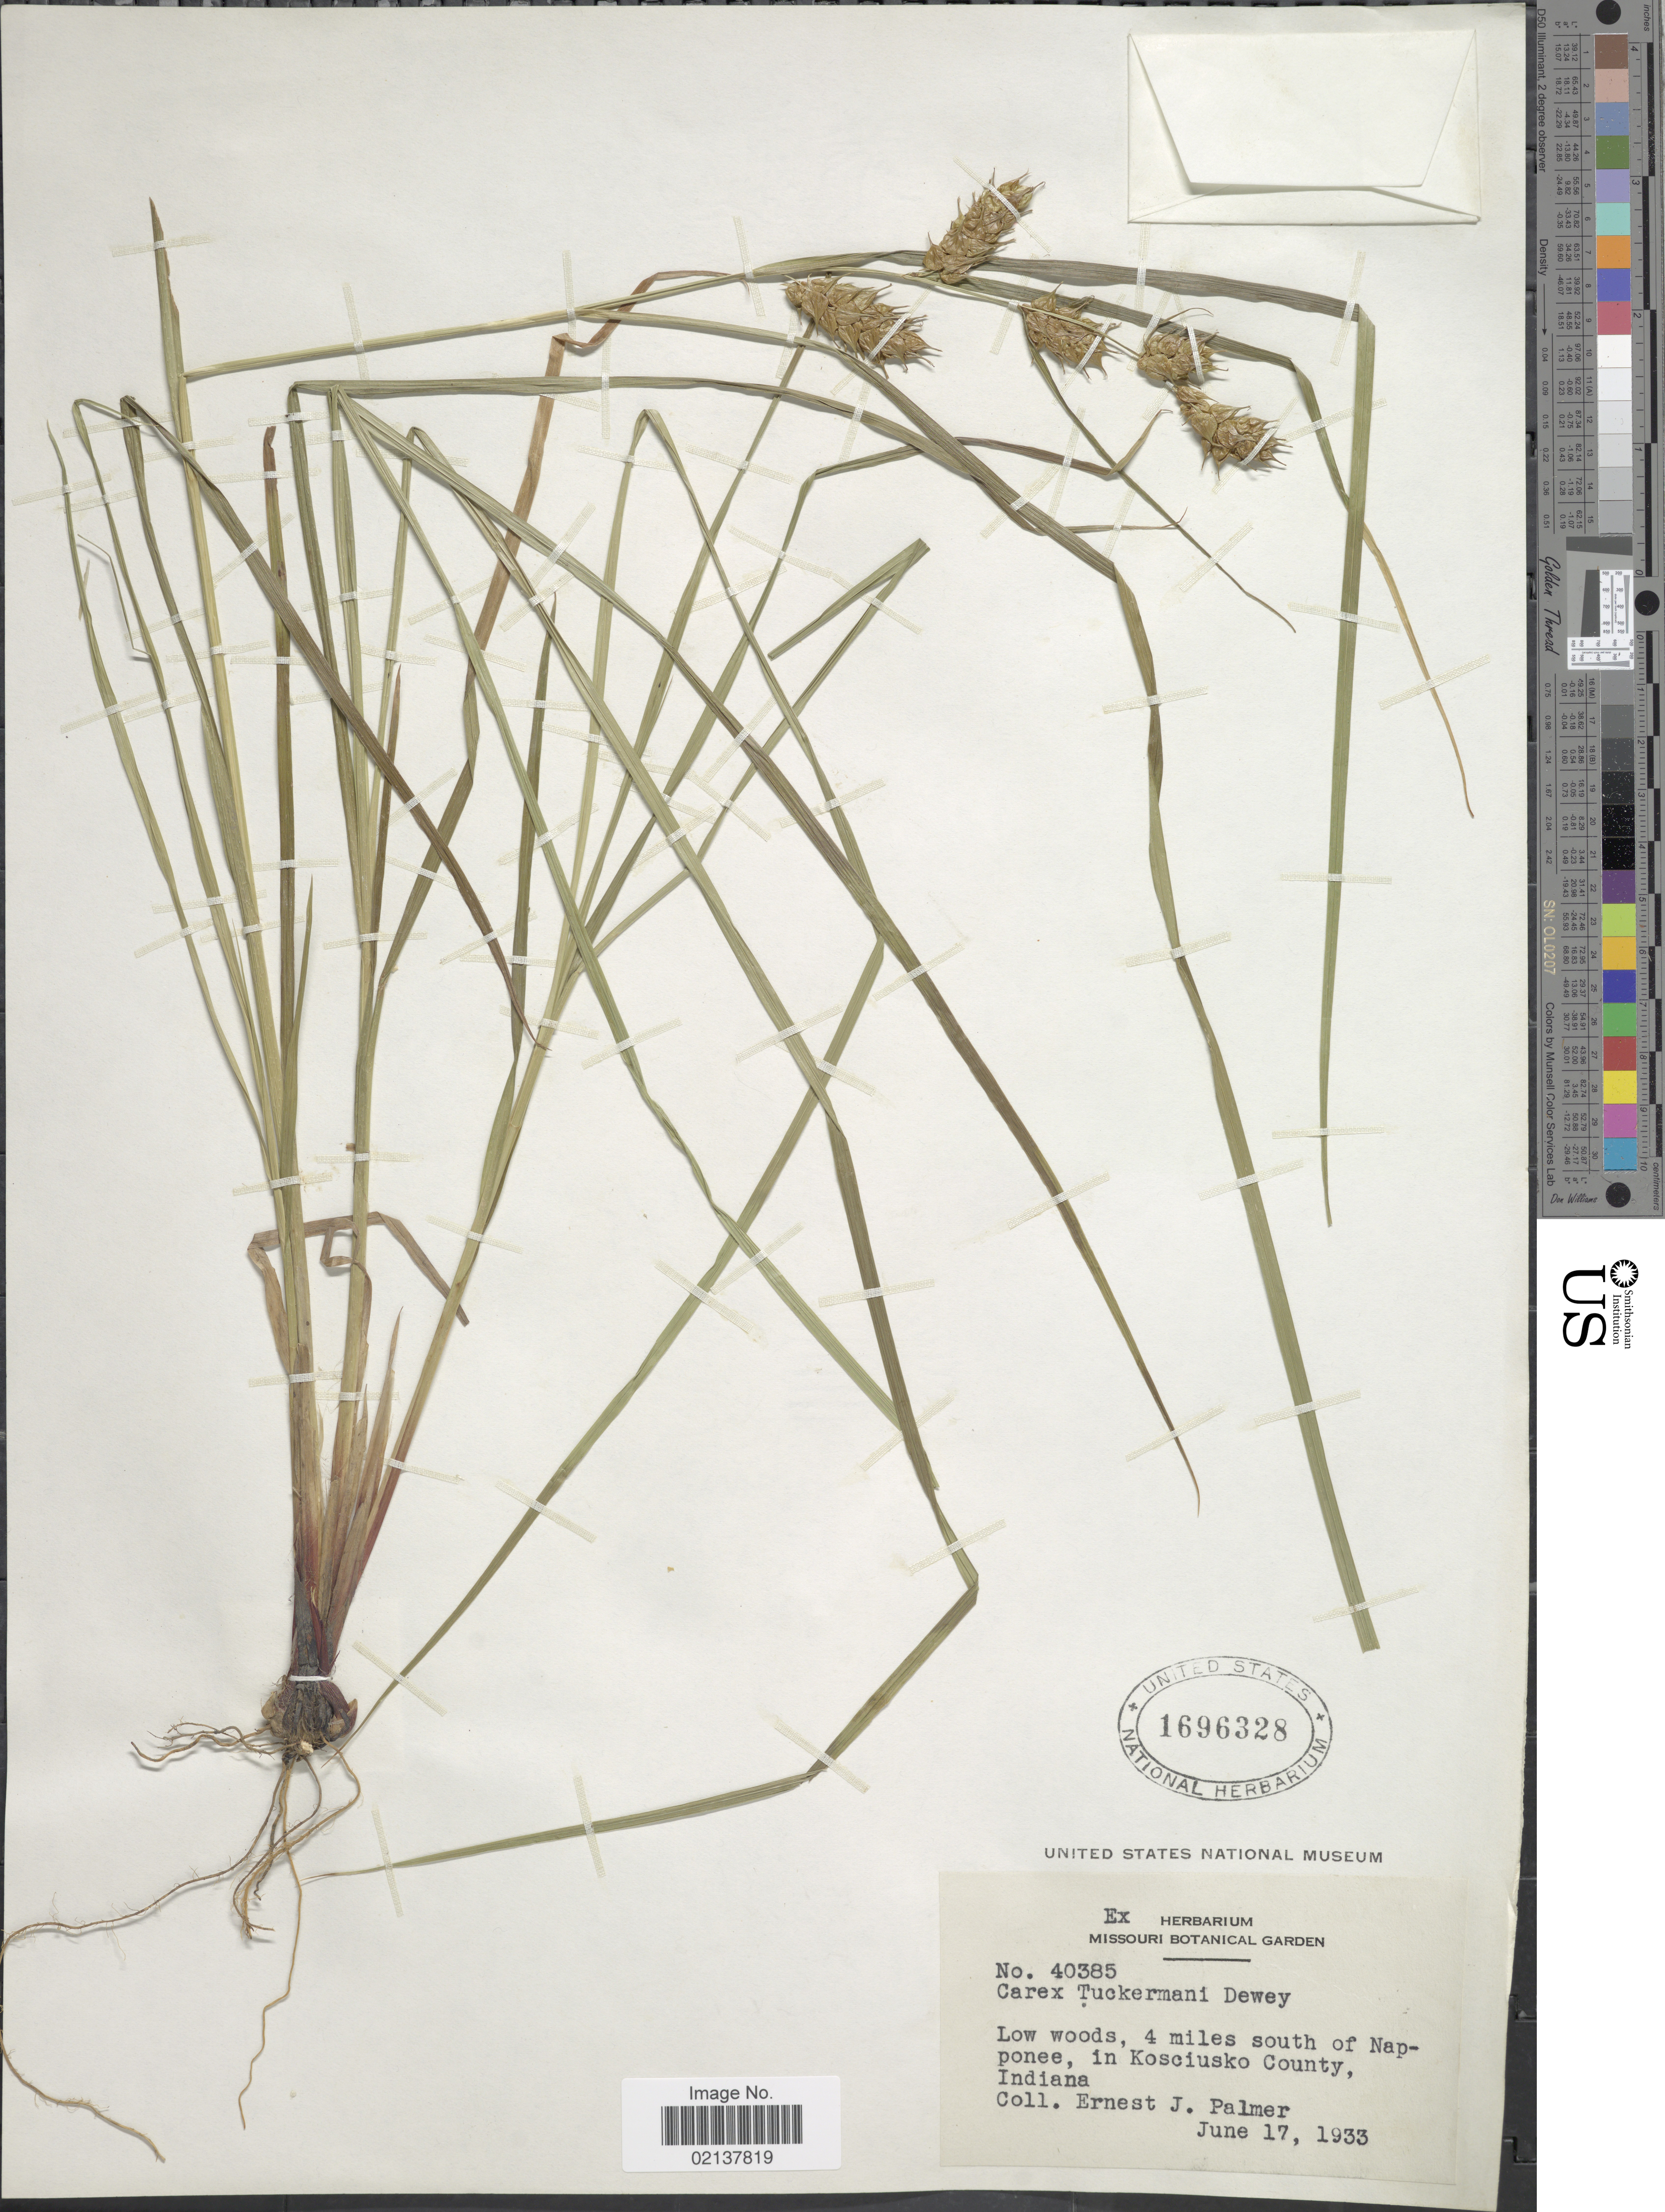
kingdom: Plantae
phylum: Tracheophyta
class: Liliopsida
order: Poales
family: Cyperaceae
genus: Carex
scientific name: Carex tuckermanii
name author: Boott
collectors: E. J. Palmer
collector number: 40385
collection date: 1933-06-17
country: United States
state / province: Indiana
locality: Low woods, 4 miles south of Napponee, in Kosciusko County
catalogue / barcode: US 1696328